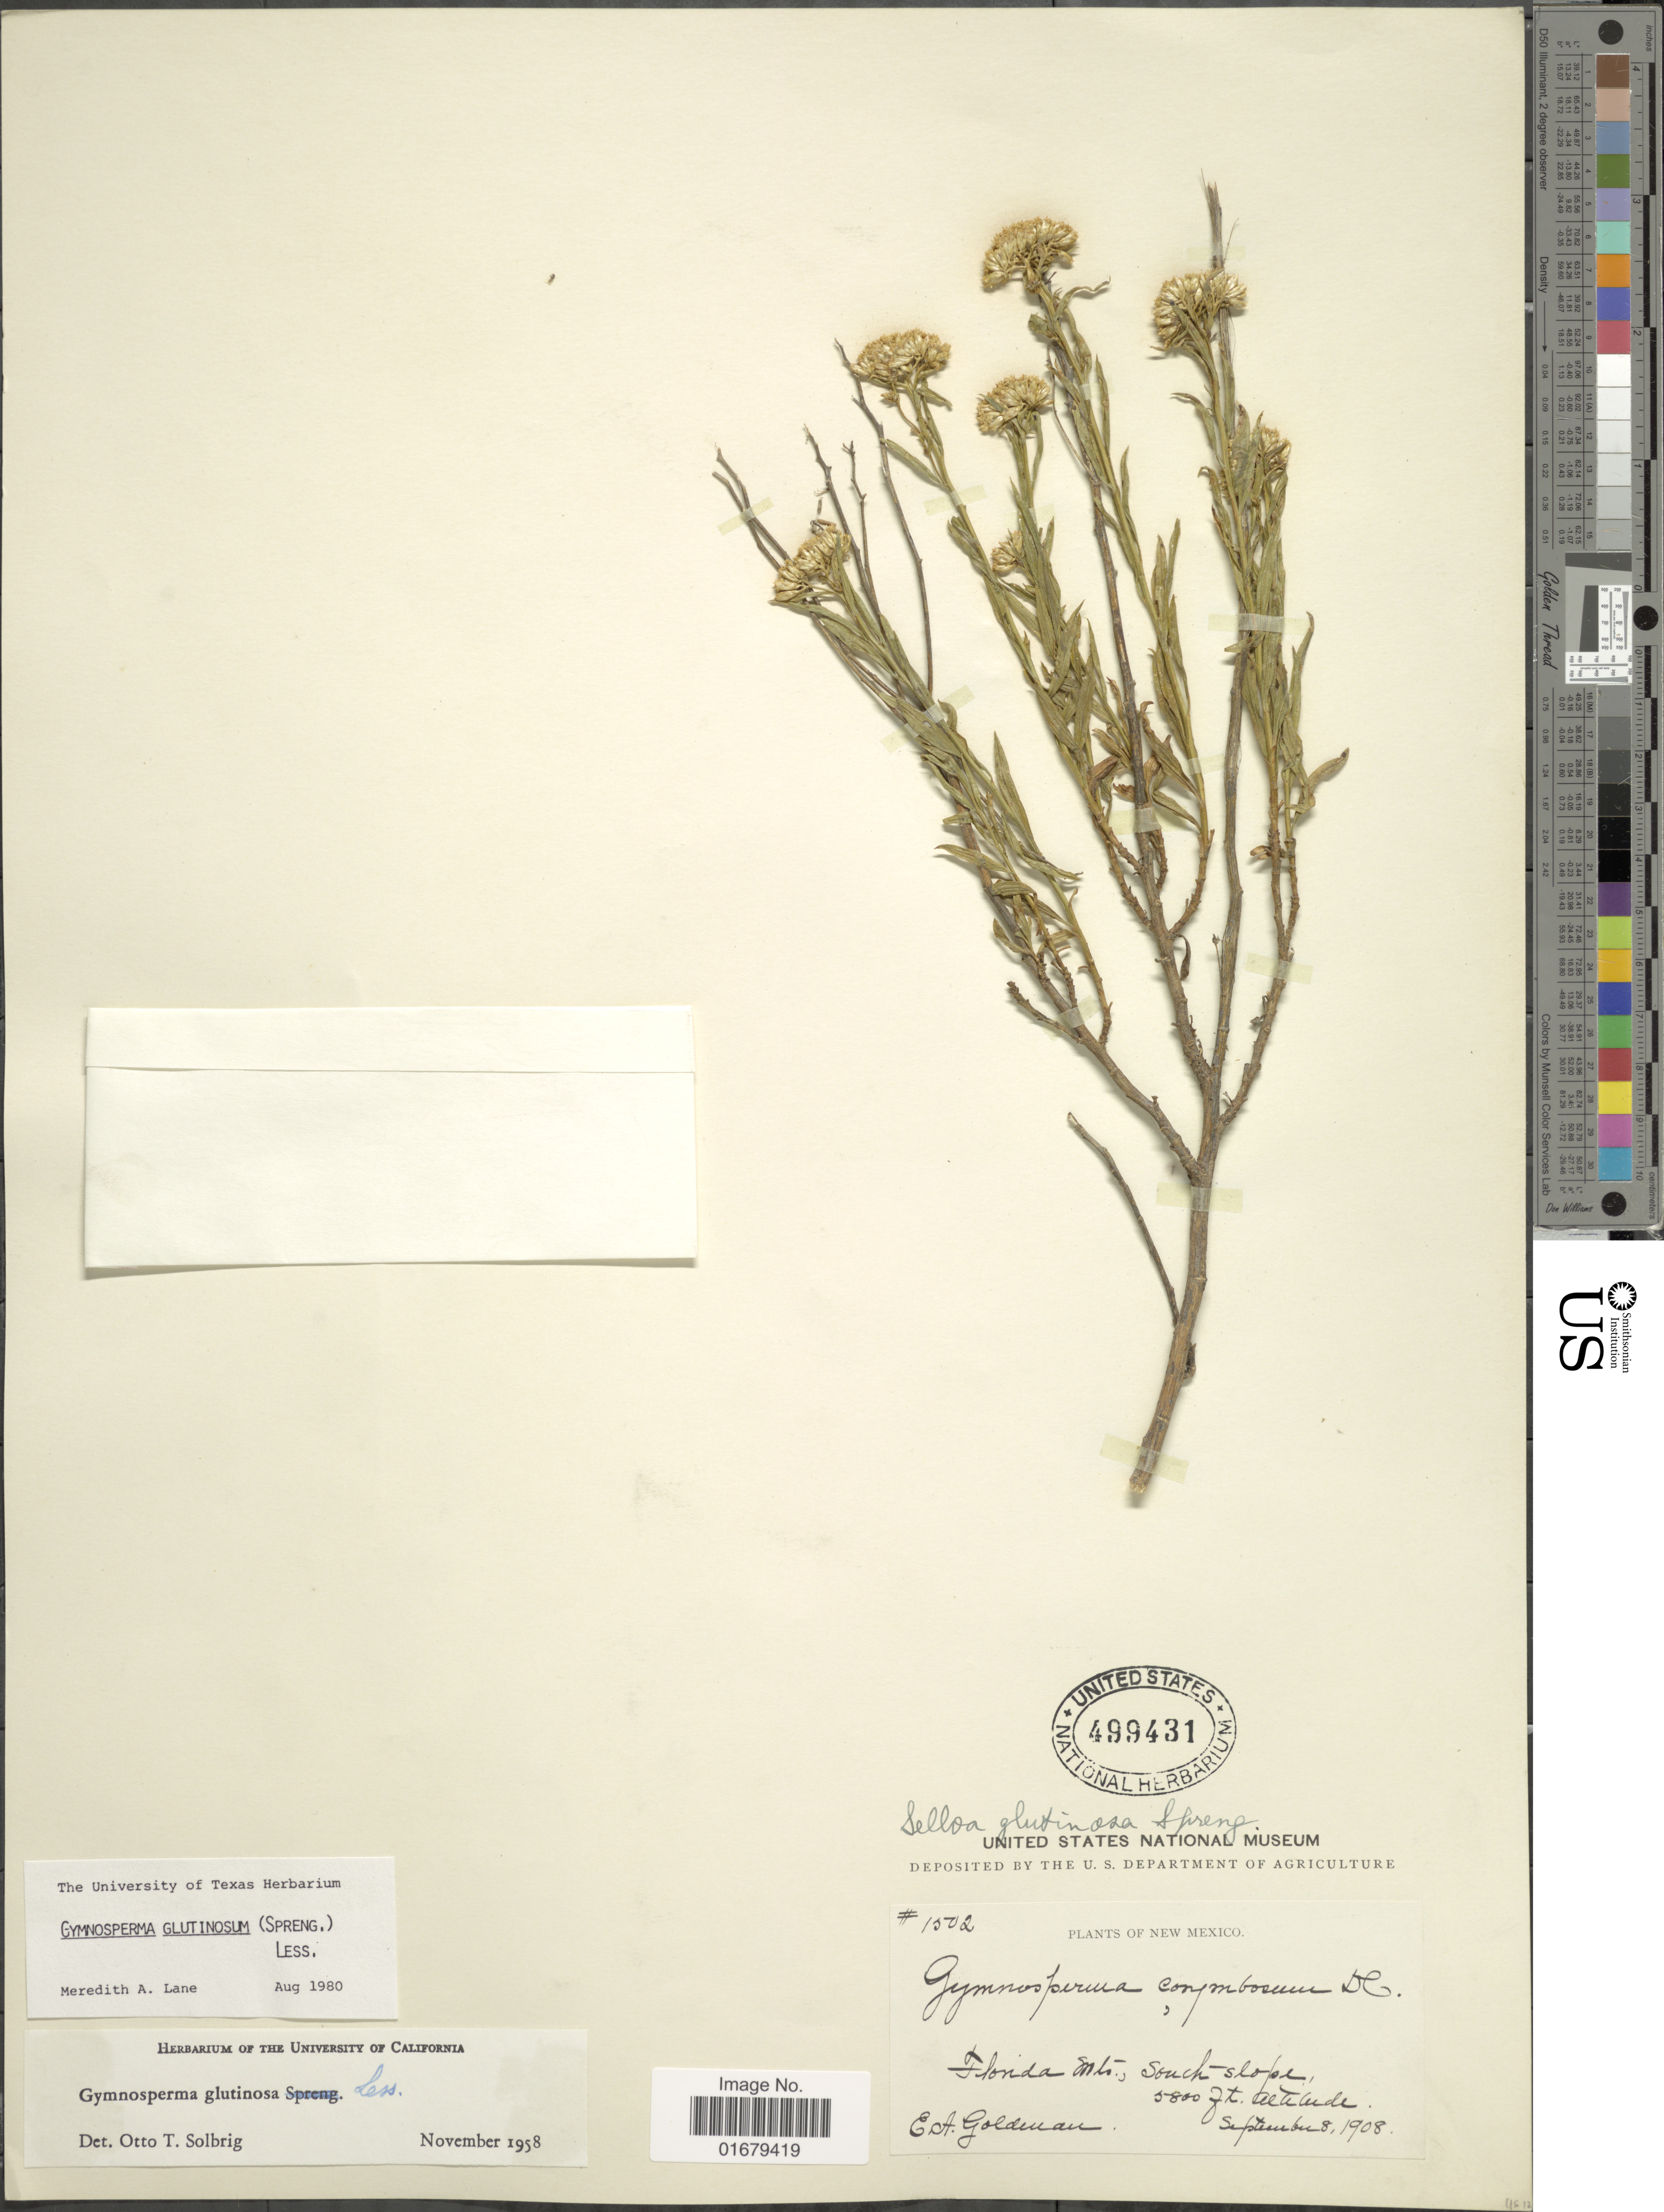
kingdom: Plantae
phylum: Tracheophyta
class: Magnoliopsida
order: Asterales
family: Asteraceae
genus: Gymnosperma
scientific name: Gymnosperma glutinosum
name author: (Spreng.) Less.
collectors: E. A. Goldman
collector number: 1502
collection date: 1908-09-08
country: United States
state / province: New Mexico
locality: Florida Mts. South slopes.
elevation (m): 1768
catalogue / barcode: US 499431